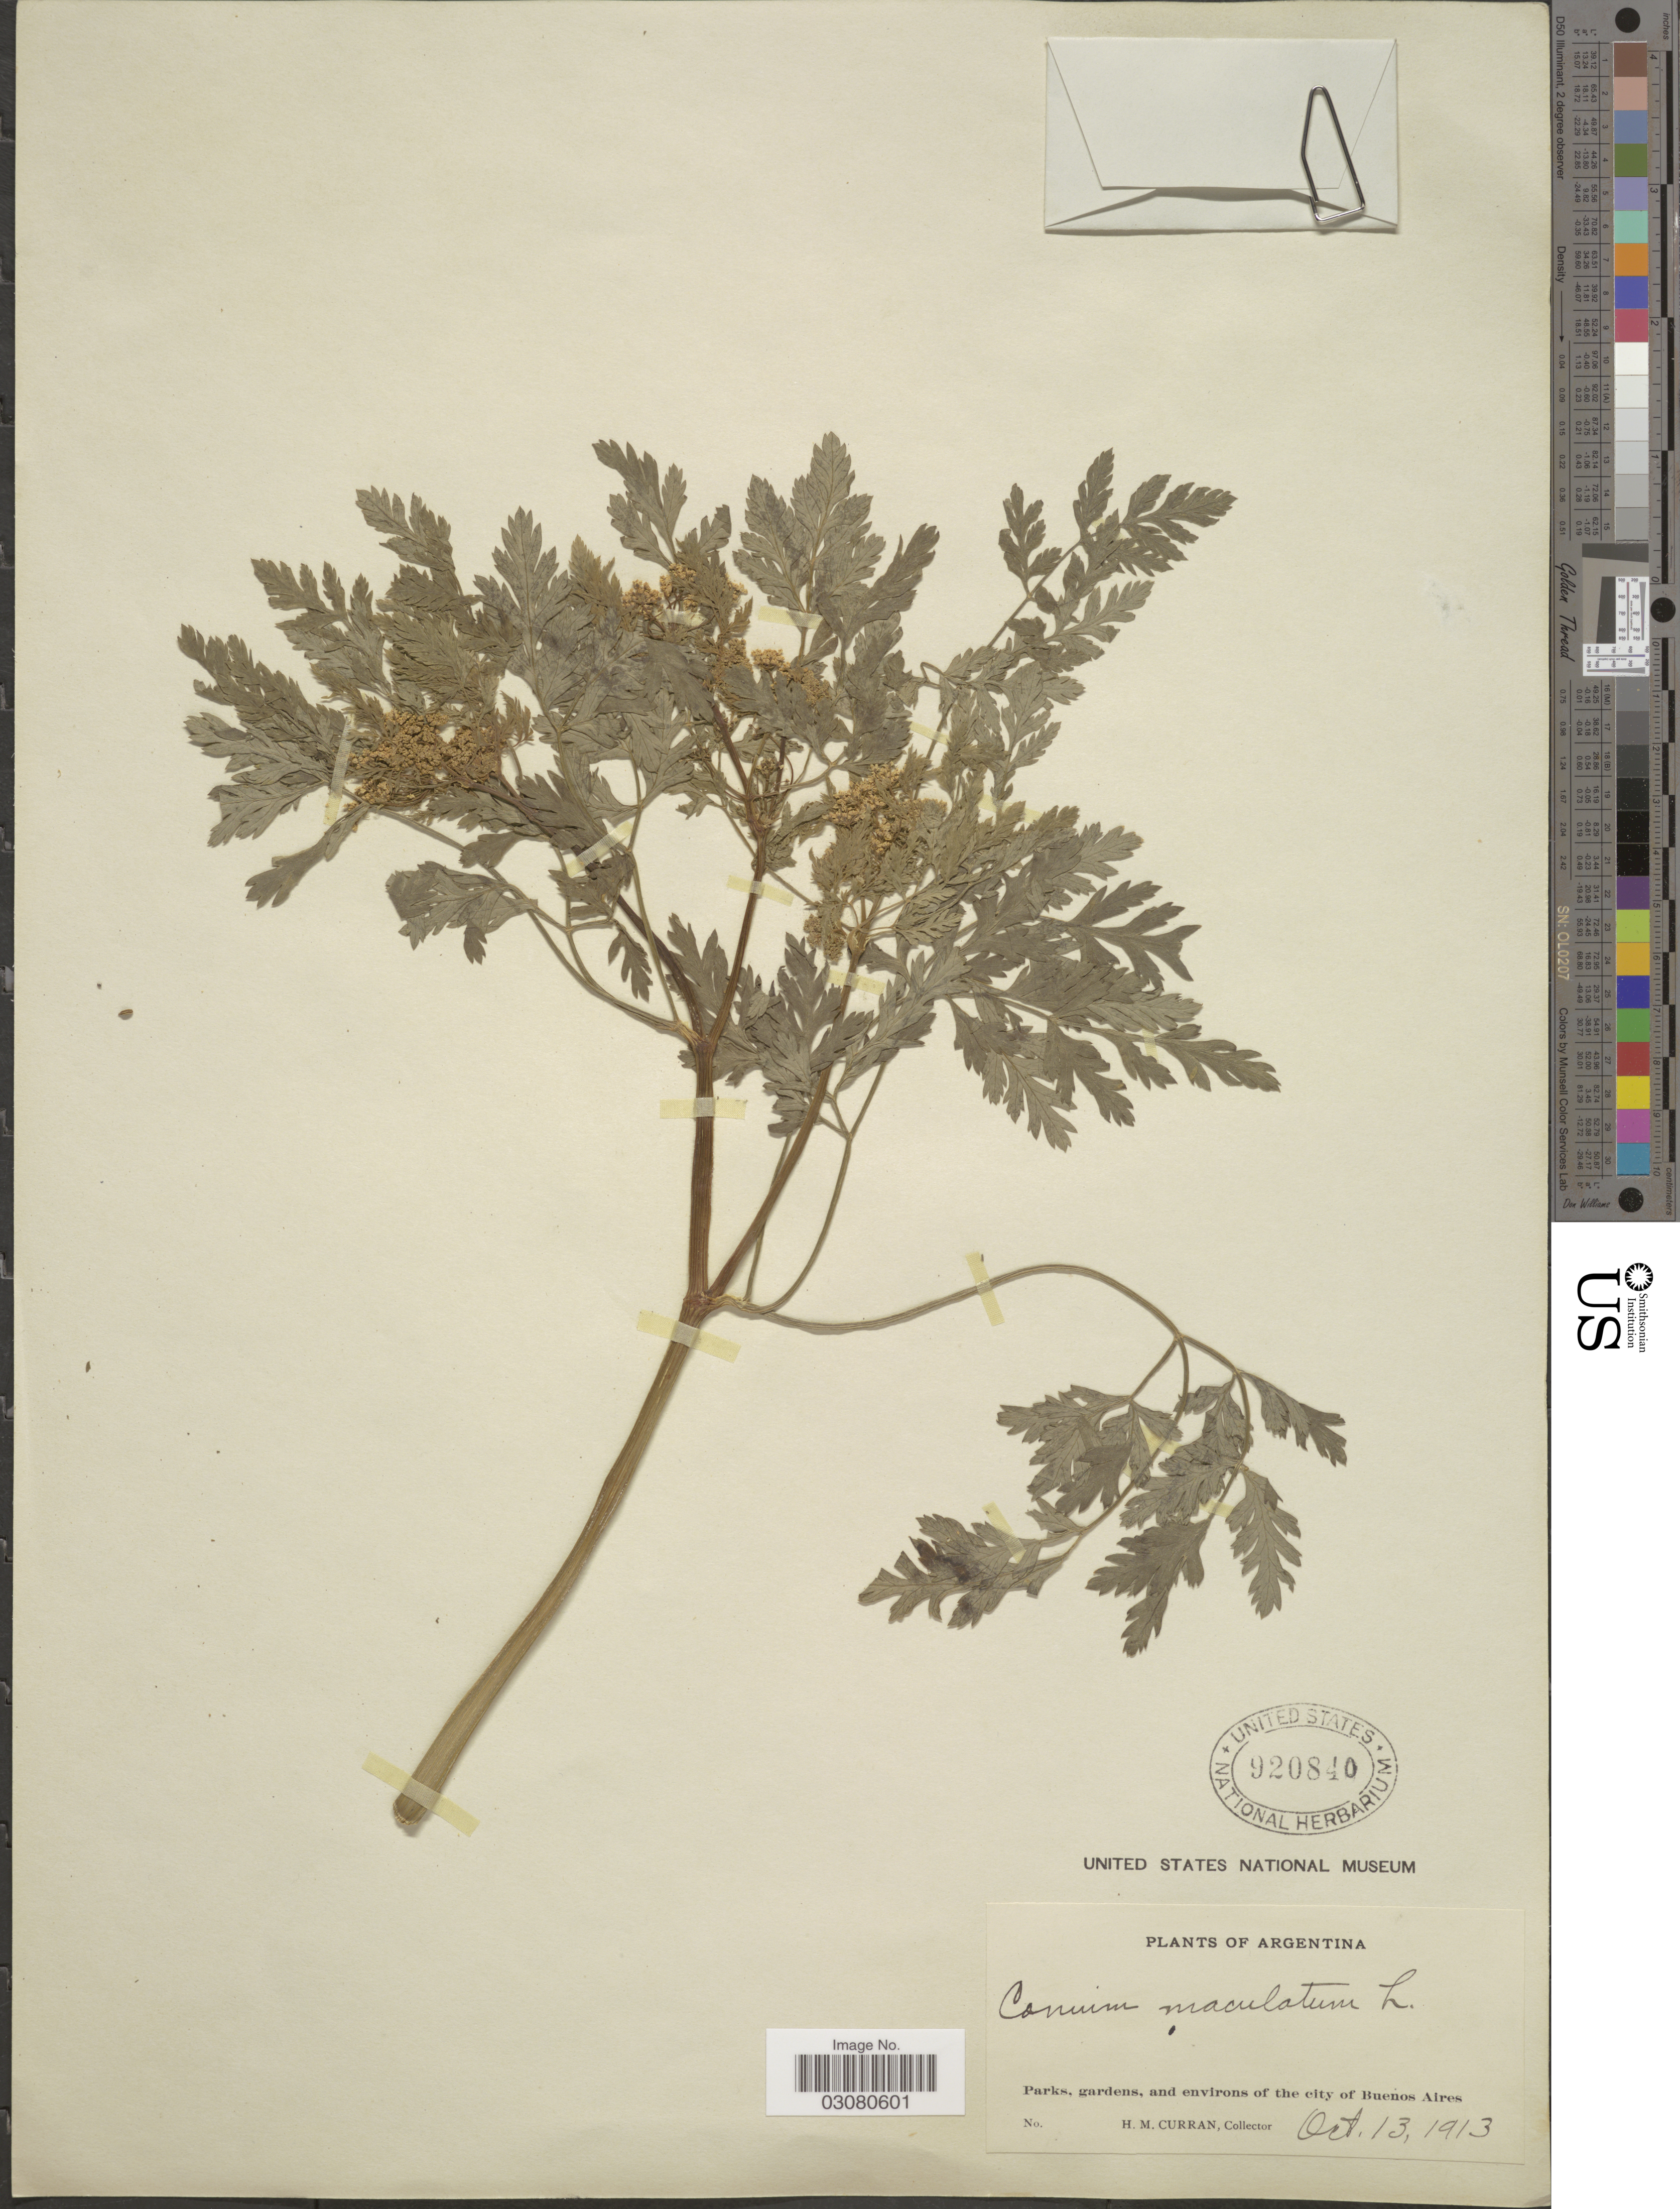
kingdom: Plantae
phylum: Tracheophyta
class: Magnoliopsida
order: Apiales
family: Apiaceae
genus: Conium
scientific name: Conium maculatum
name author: L.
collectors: H. M. Curran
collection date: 1913-10-13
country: Argentina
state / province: Buenos Aires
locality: Parks, gardens, and environs of the city of Buenos Aires.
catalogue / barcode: US 920840